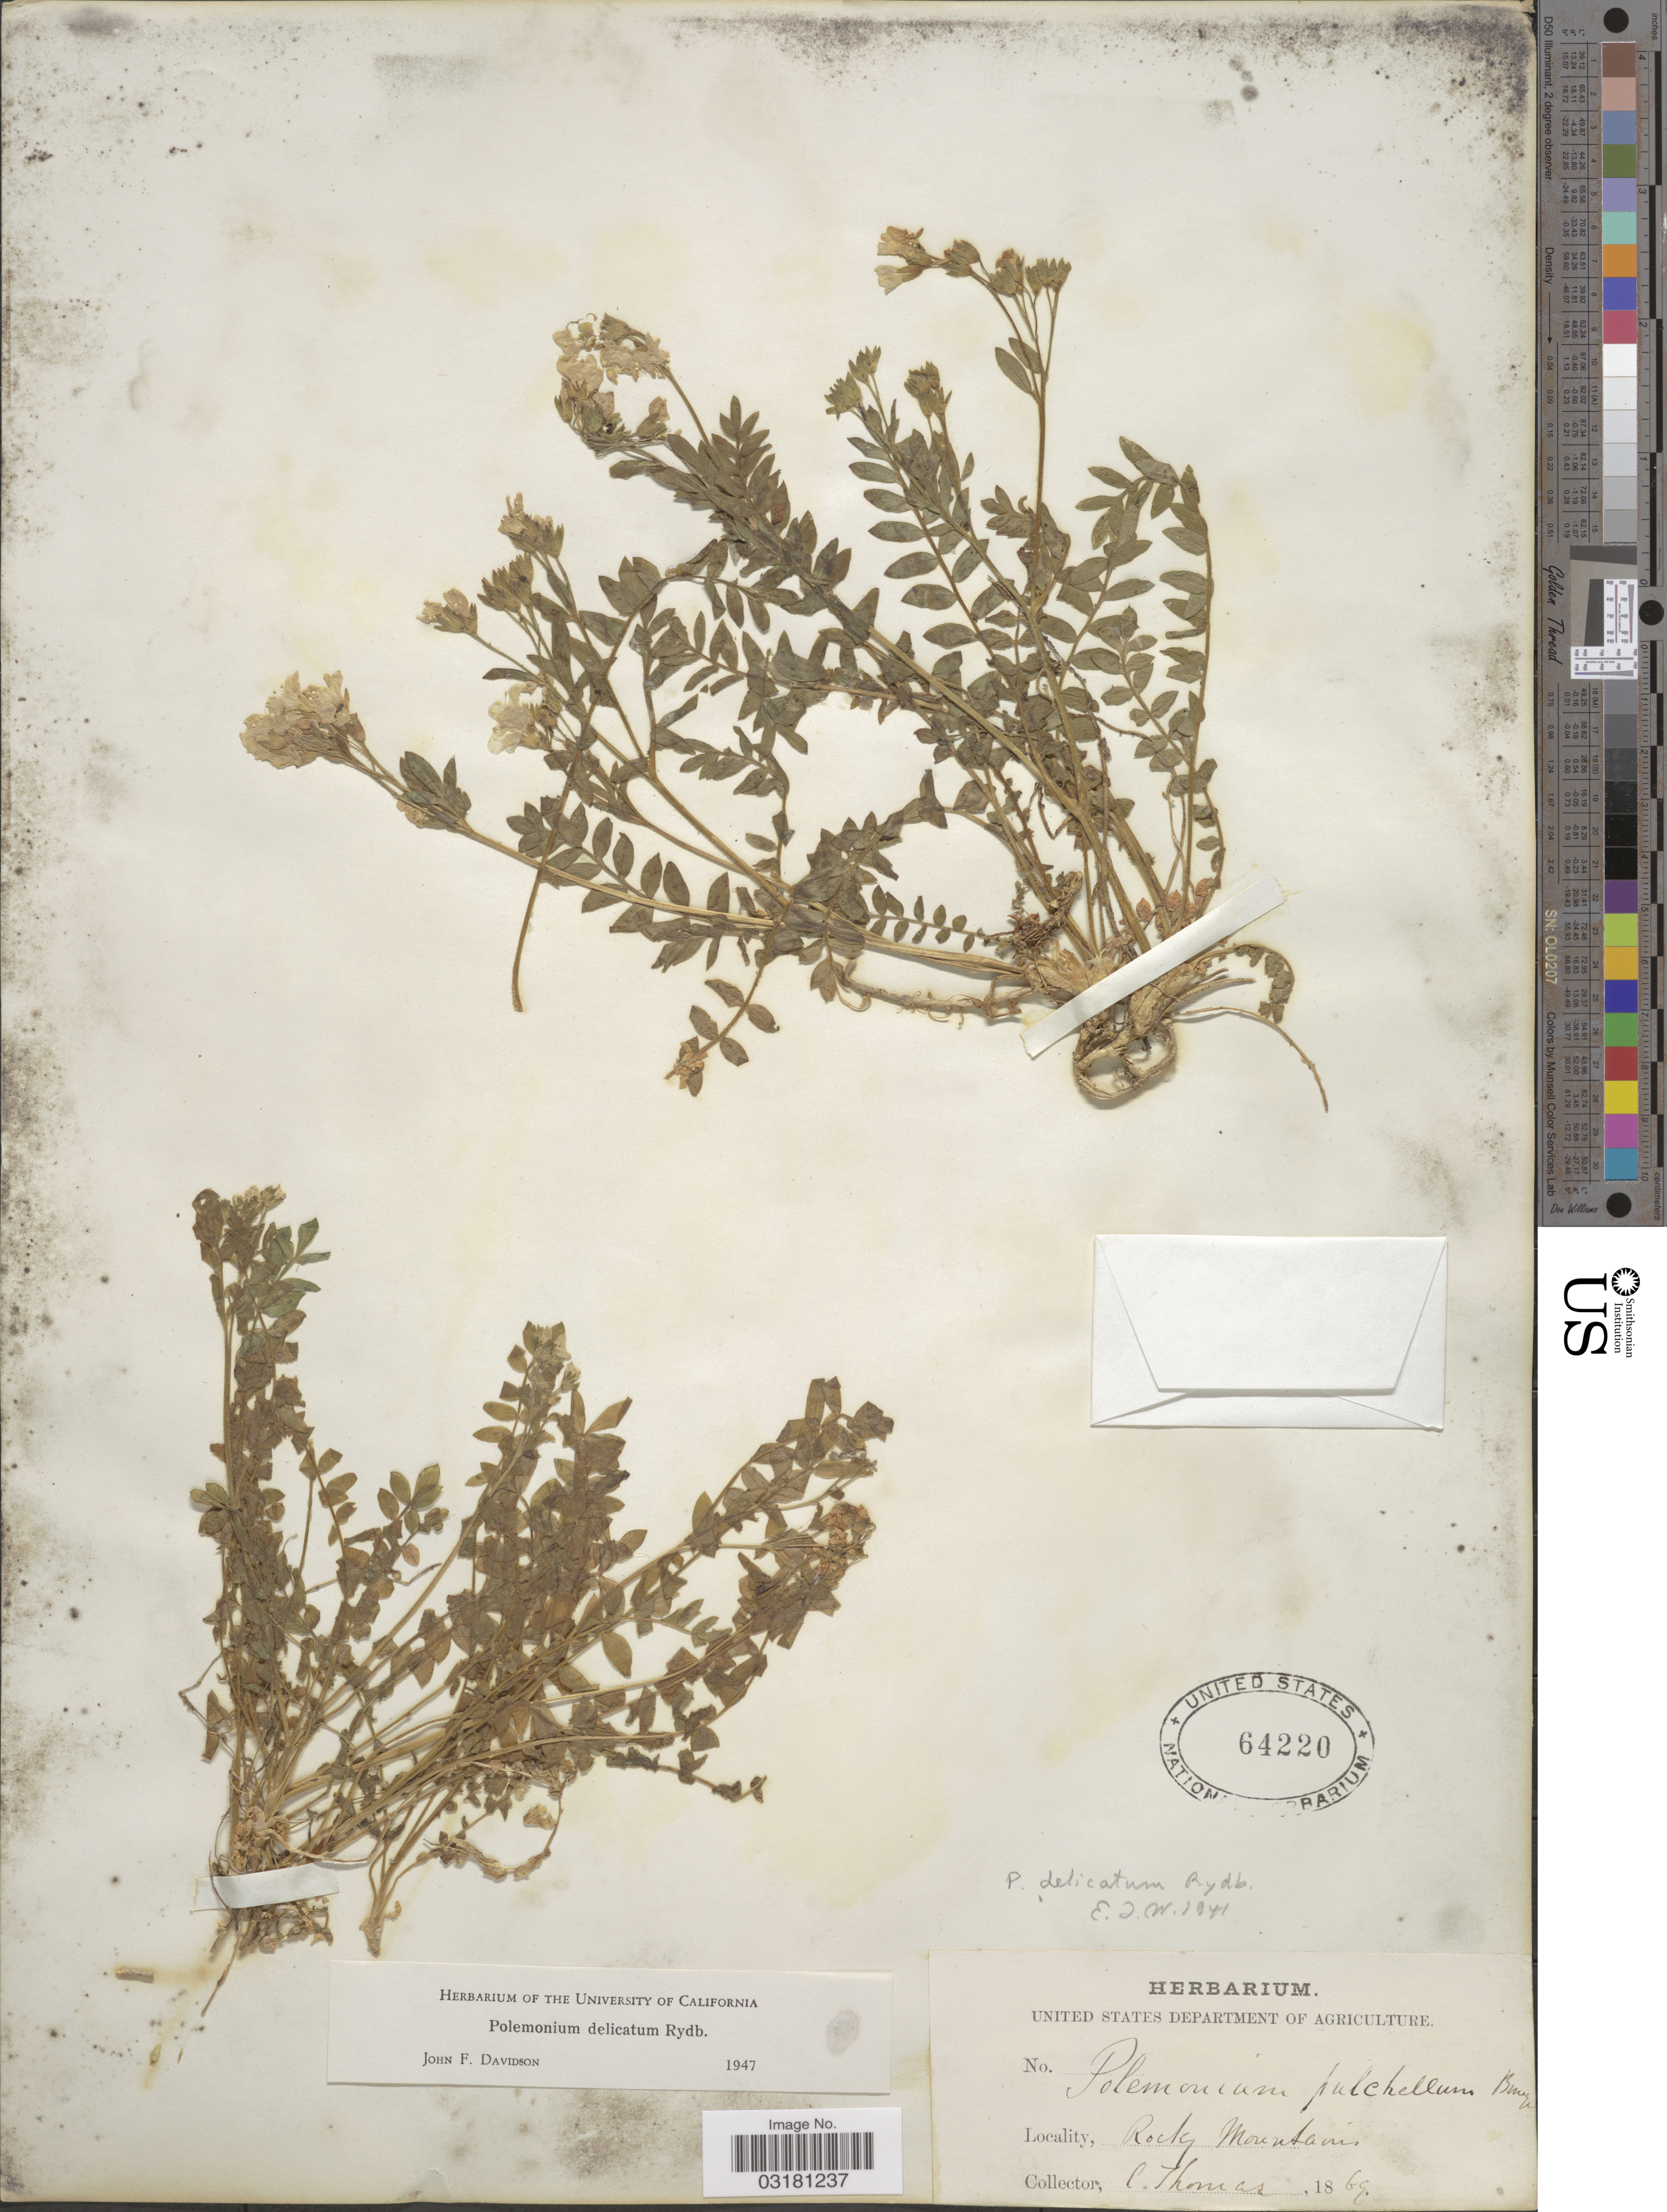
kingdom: Plantae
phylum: Tracheophyta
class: Magnoliopsida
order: Ericales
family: Polemoniaceae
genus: Polemonium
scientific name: Polemonium delicatum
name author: Rydb.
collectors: C. Thomas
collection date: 1869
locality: Rocky Mountains.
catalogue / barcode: US 64220